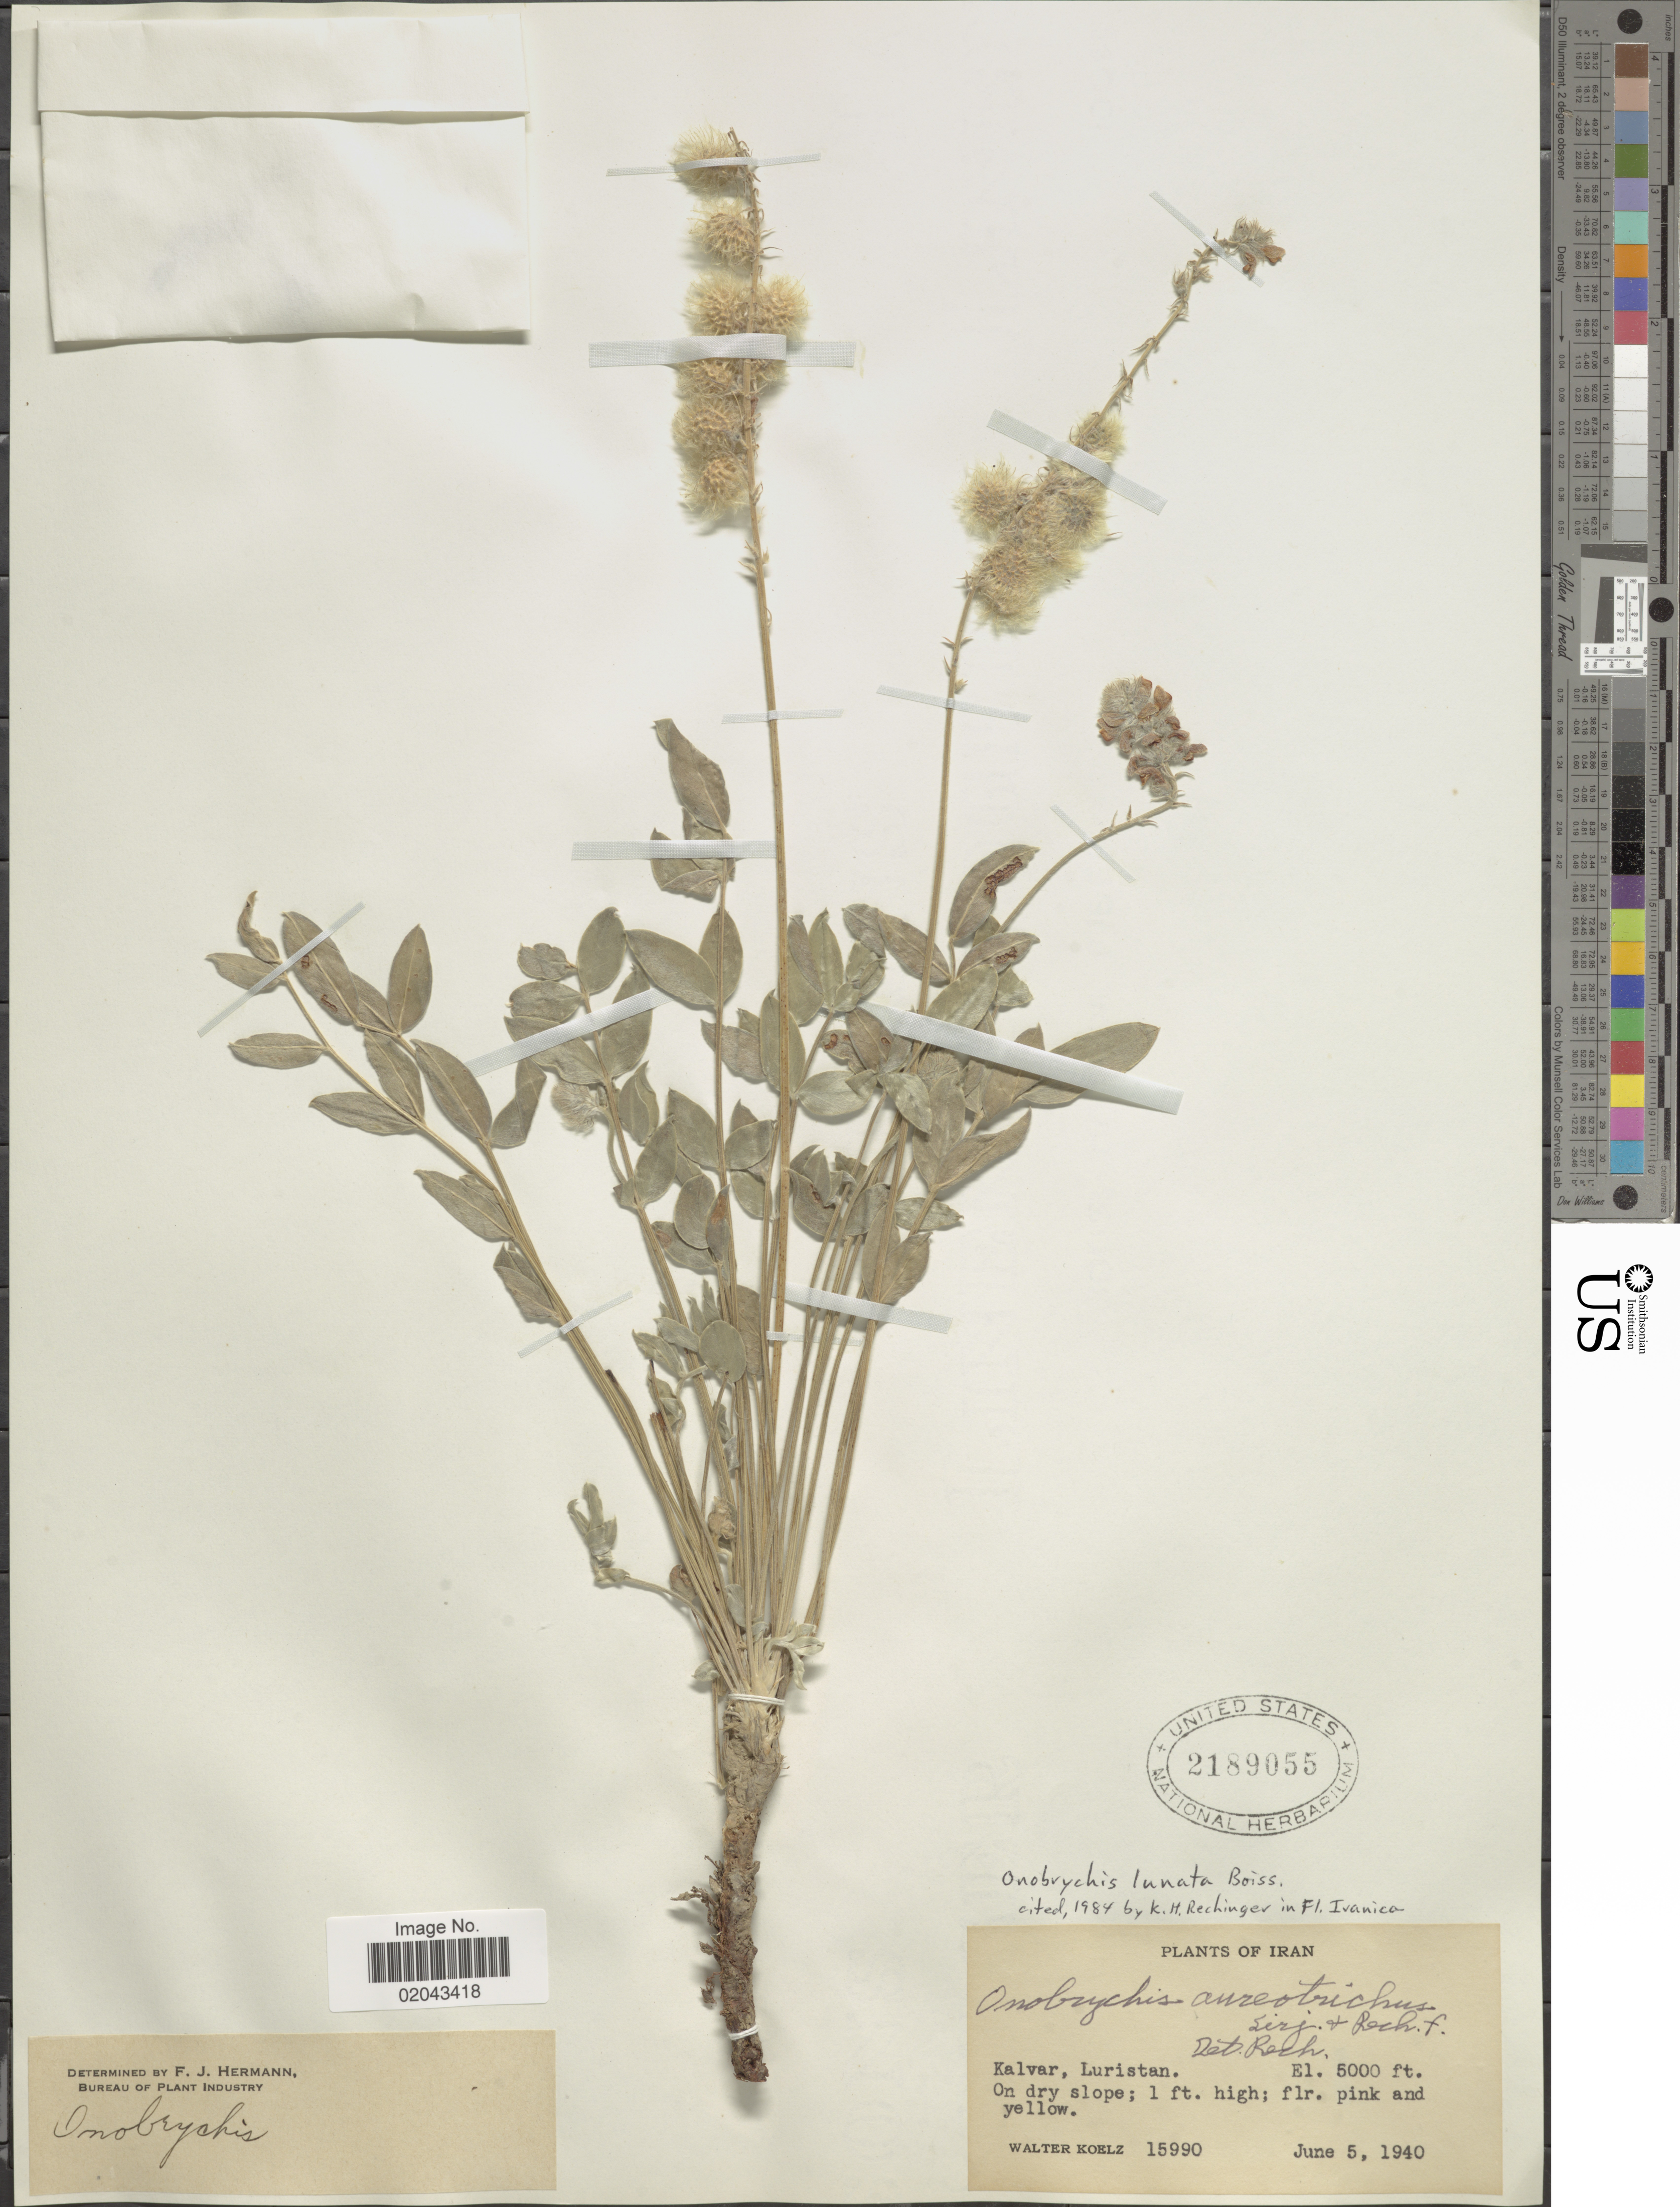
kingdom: Plantae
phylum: Tracheophyta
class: Magnoliopsida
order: Fabales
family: Fabaceae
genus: Onobrychis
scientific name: Onobrychis lunata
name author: Boiss.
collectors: W. N. Koelz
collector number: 15990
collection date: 1940-06-05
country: Iran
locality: Kalvar, Luristan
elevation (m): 1524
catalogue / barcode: US 2189055